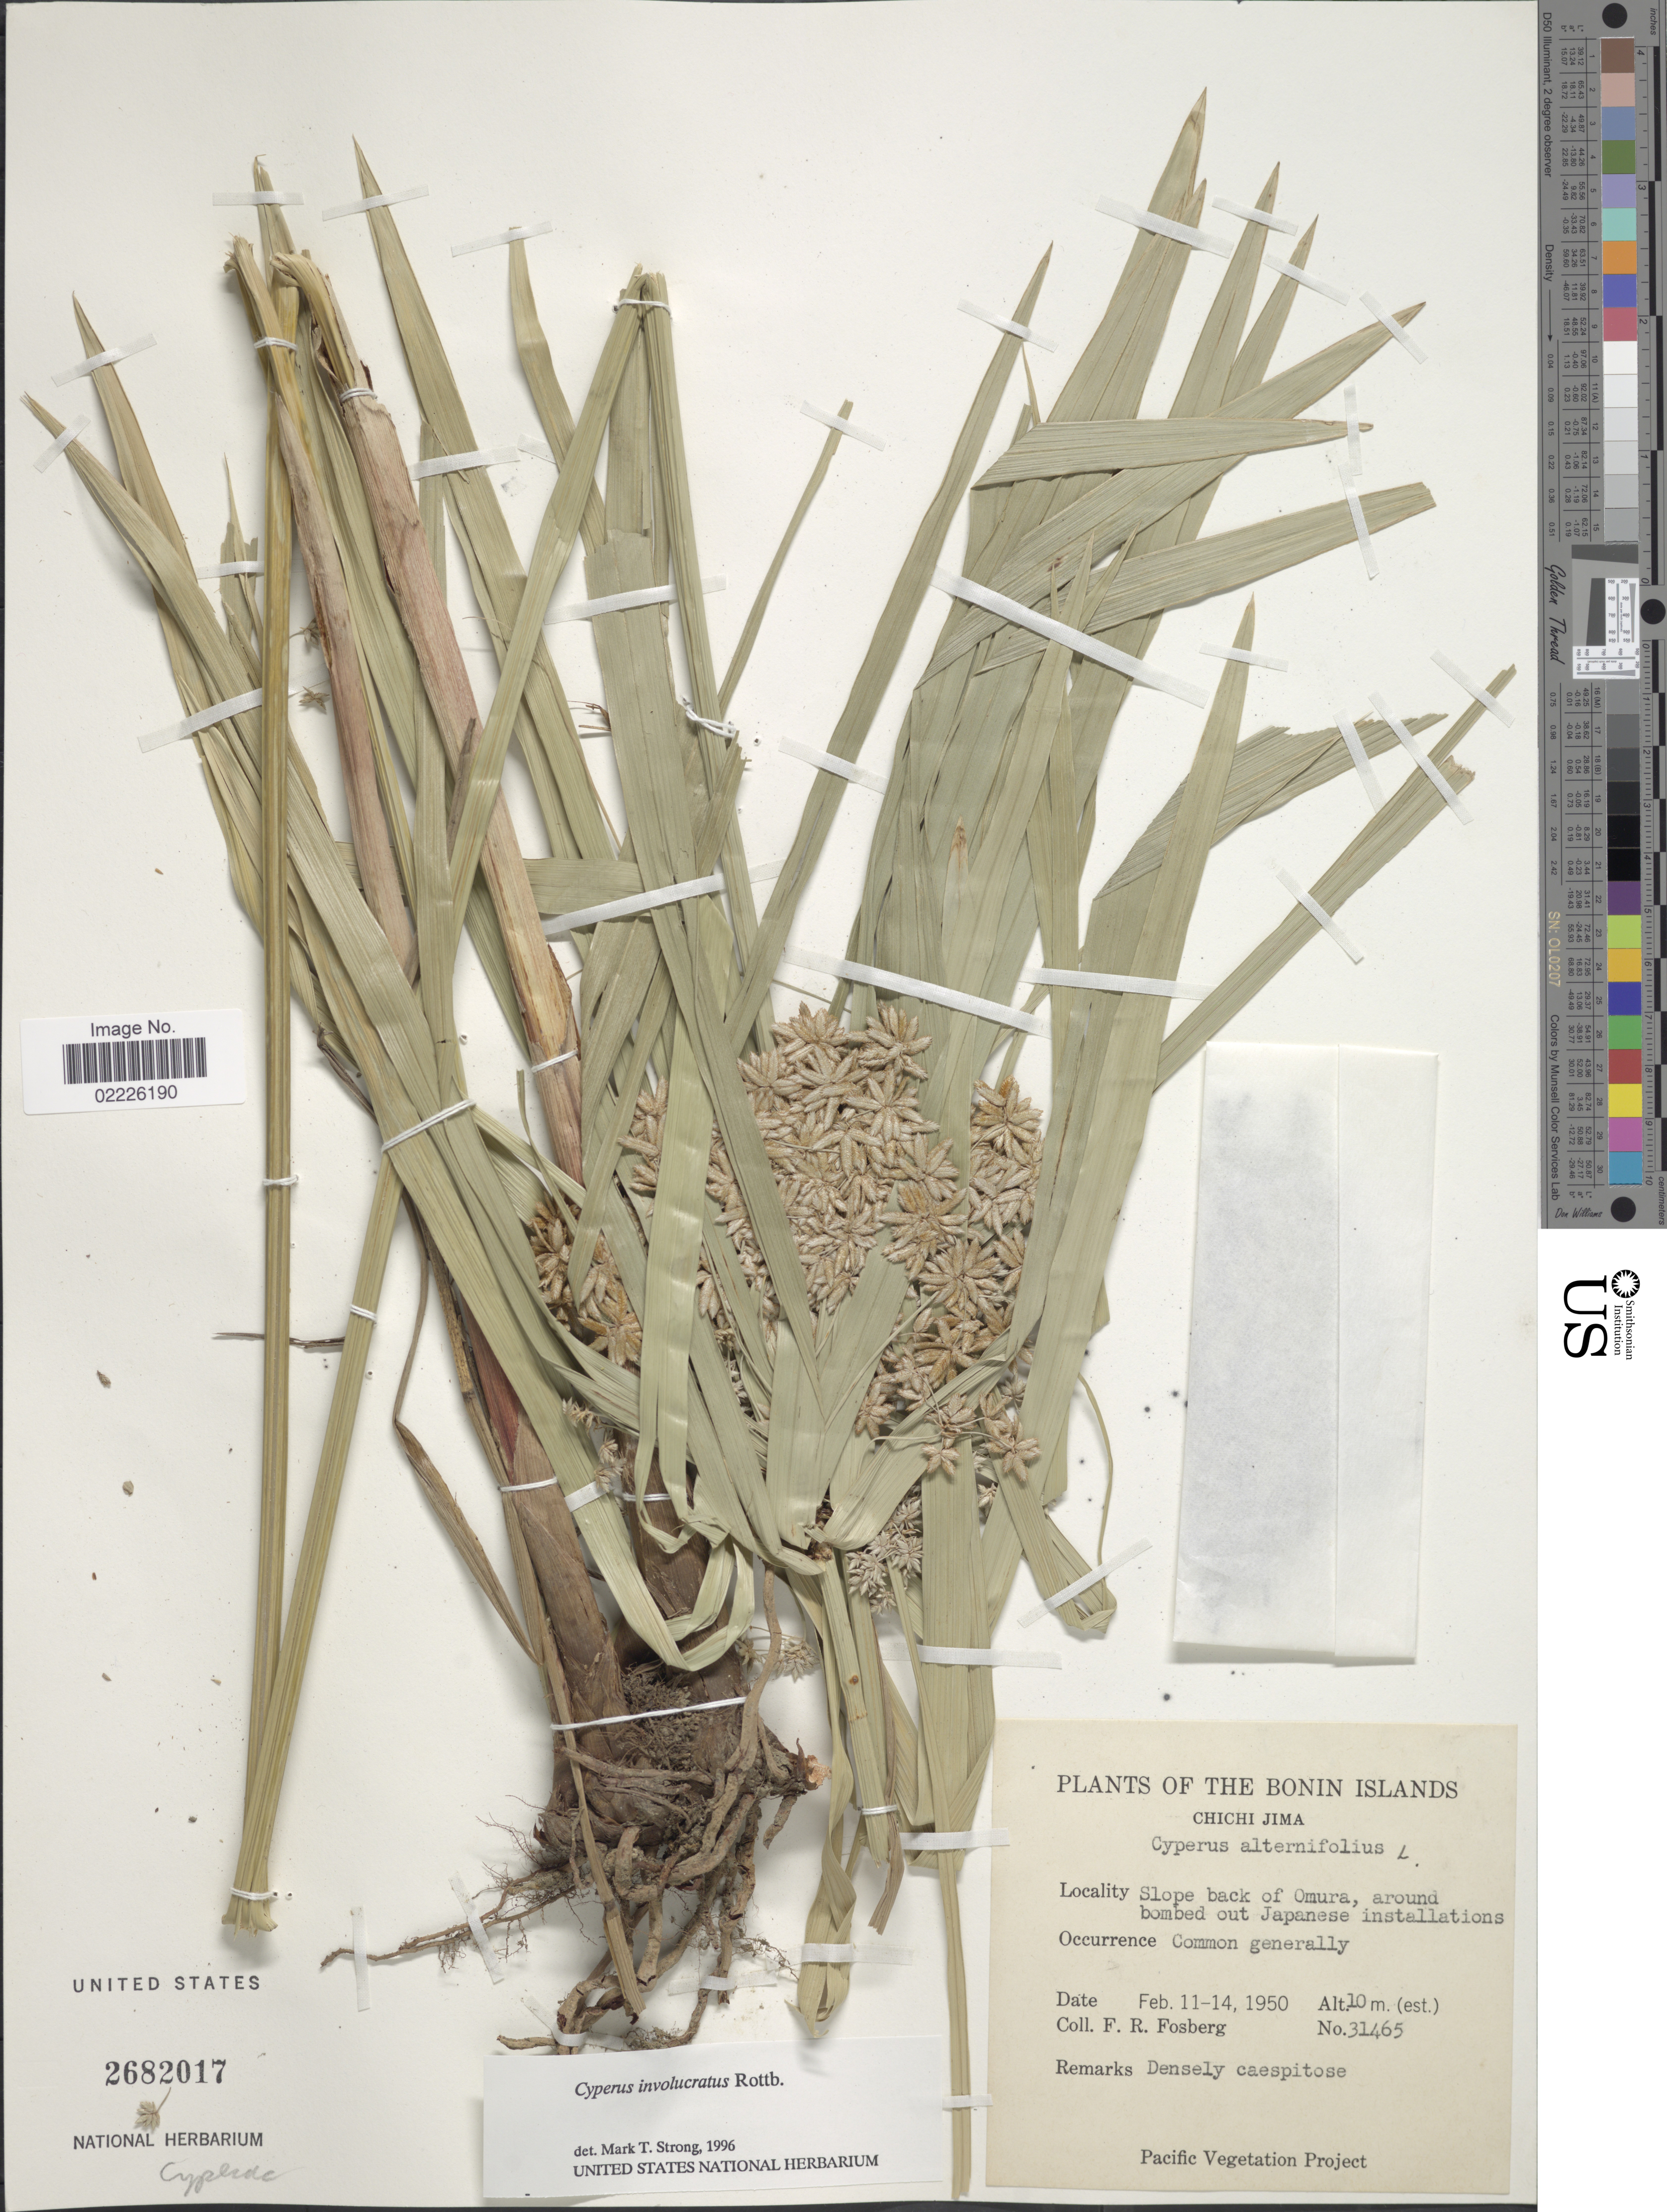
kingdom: Plantae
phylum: Tracheophyta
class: Liliopsida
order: Poales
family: Cyperaceae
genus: Cyperus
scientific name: Cyperus involucratus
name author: Rottb.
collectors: F. R. Fosberg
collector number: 31465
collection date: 1950-02-11/1950-02-14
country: Japan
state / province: Tokyo, Federal City of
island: Bonin Islands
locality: The Bonin Islands, Chichi Jima, Slope back of Omura, around bombed out Japanese istallations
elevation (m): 10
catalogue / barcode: US 2682017